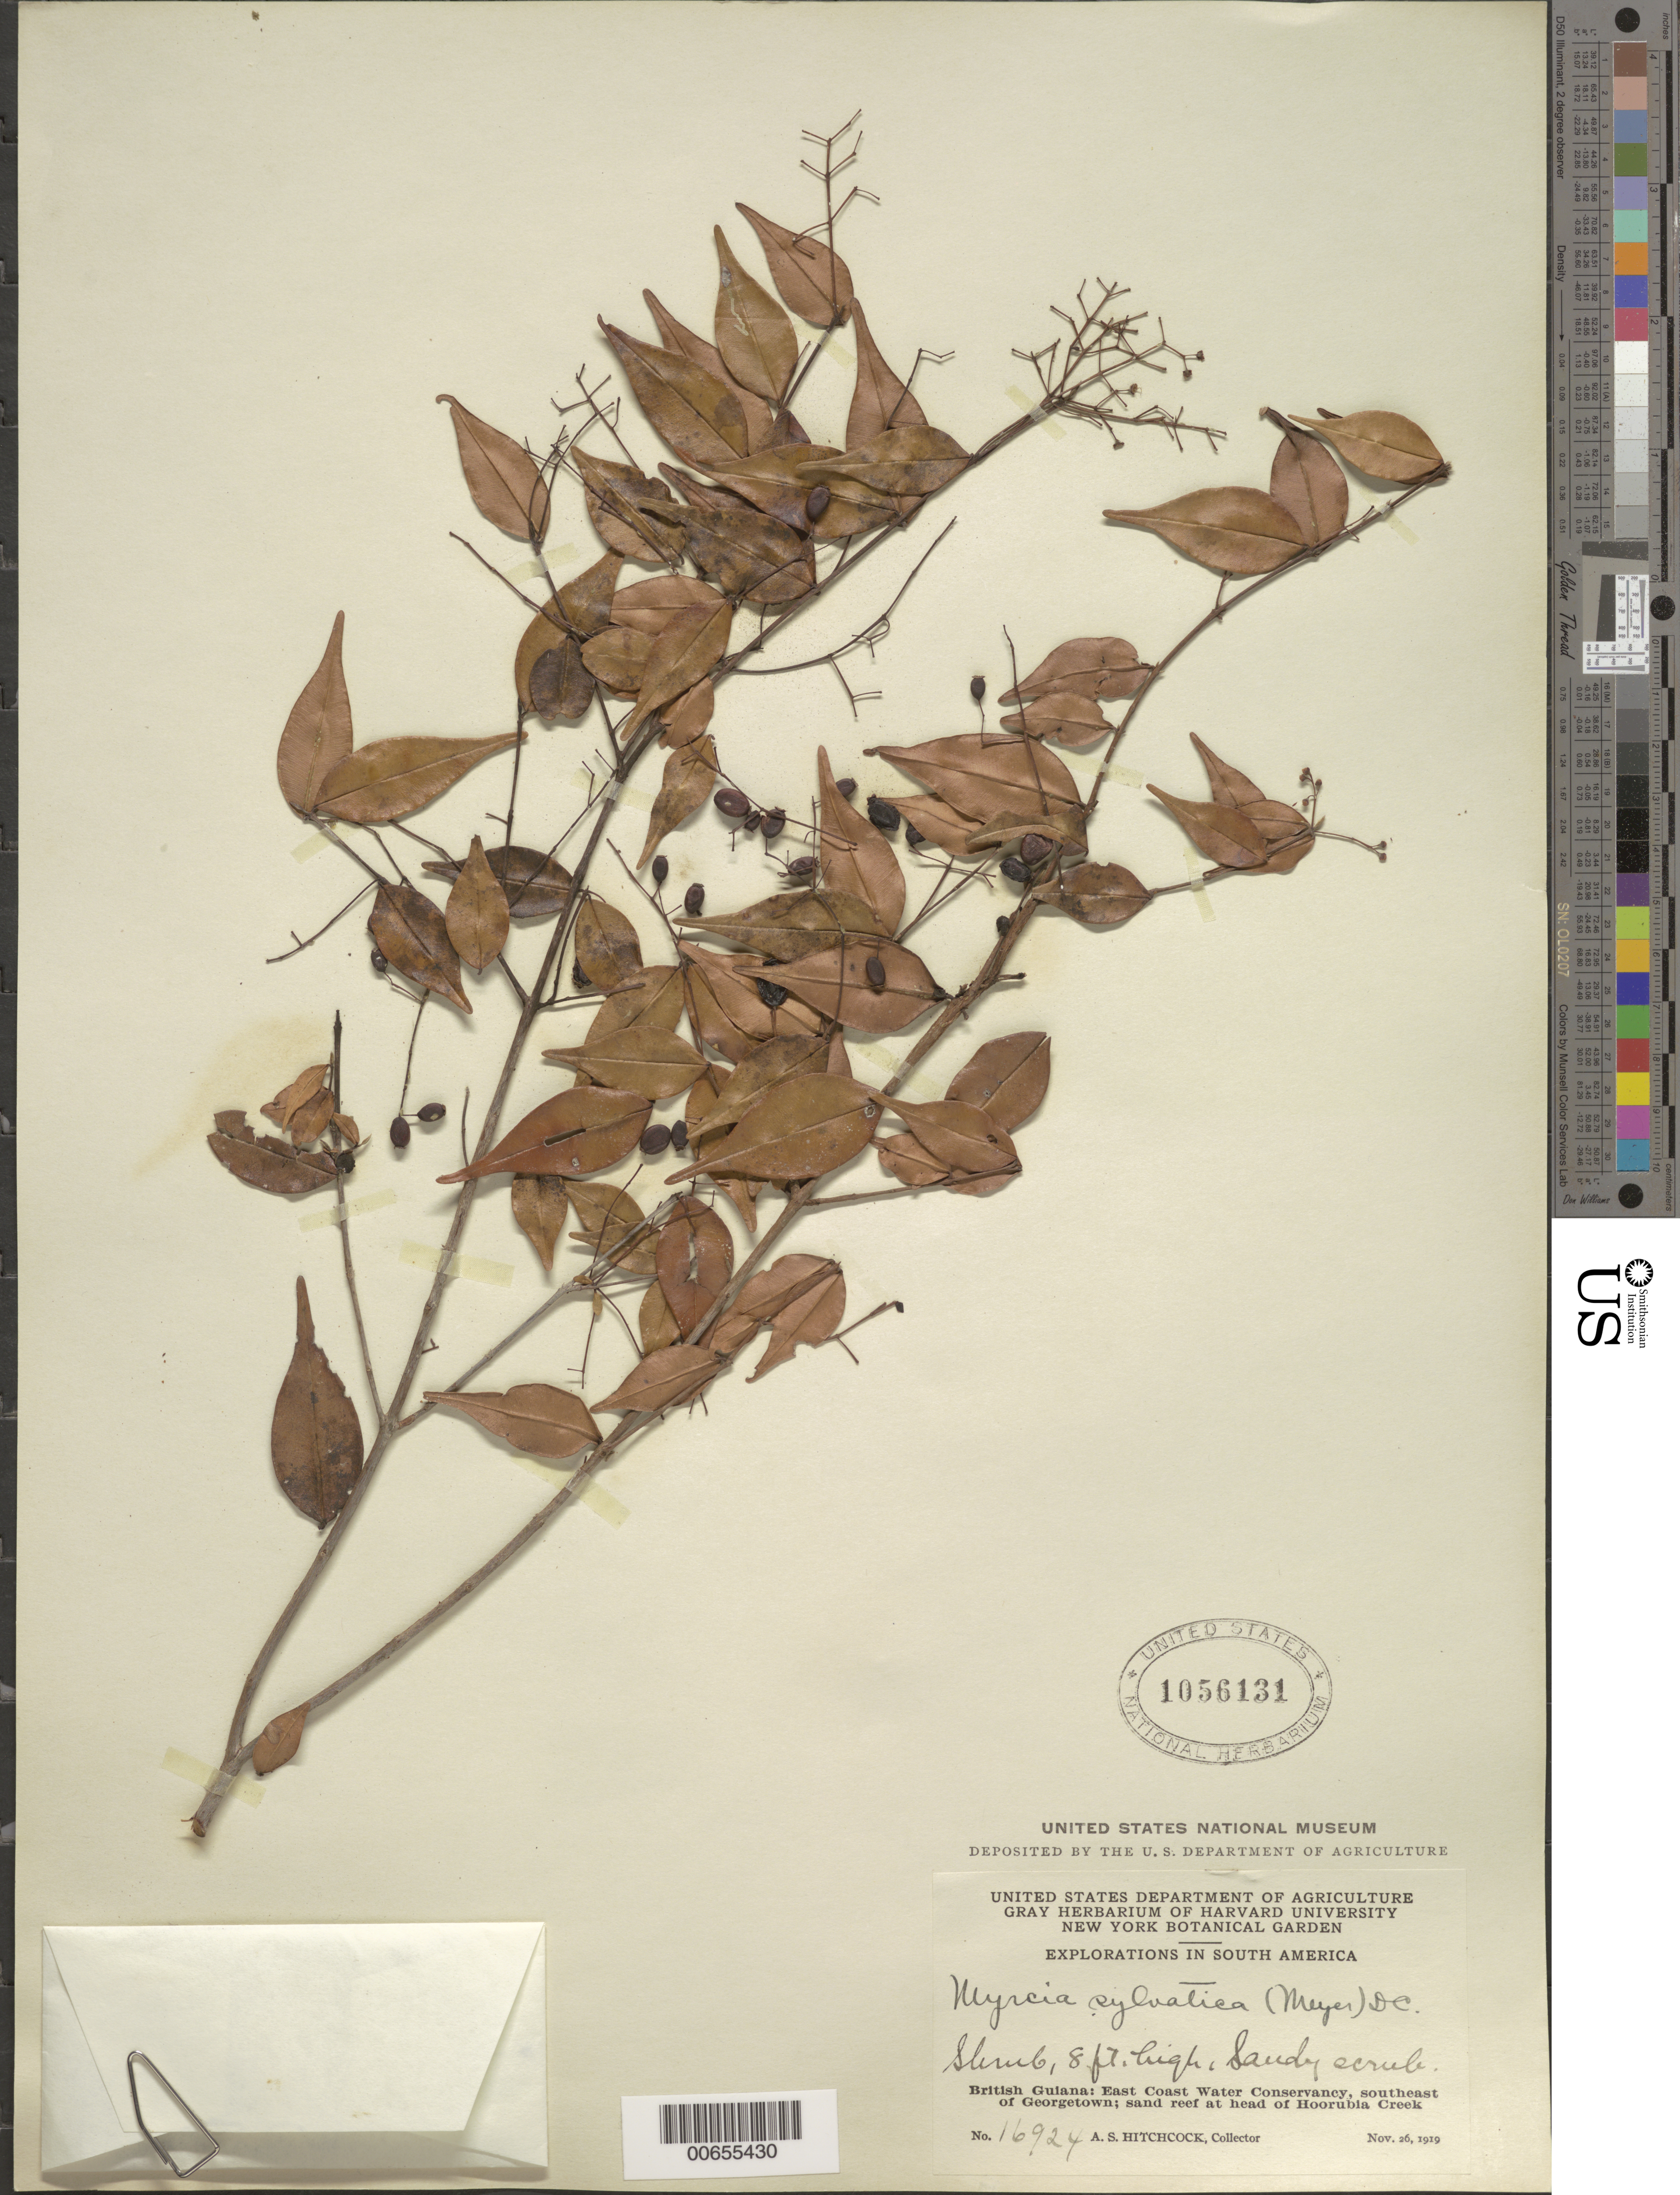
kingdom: Plantae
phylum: Tracheophyta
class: Magnoliopsida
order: Myrtales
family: Myrtaceae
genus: Myrcia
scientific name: Myrcia sylvatica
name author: (G. Mey.) DC.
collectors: A. S. Hitchcock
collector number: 16924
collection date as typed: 26-Nov-19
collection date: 1919-11-26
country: Guyana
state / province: Demerara-Mahaica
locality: Hoorubea Creek, head of, SE of Georgetown, East Coast Water Conservancy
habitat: Sandy scrub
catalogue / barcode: US 1056131